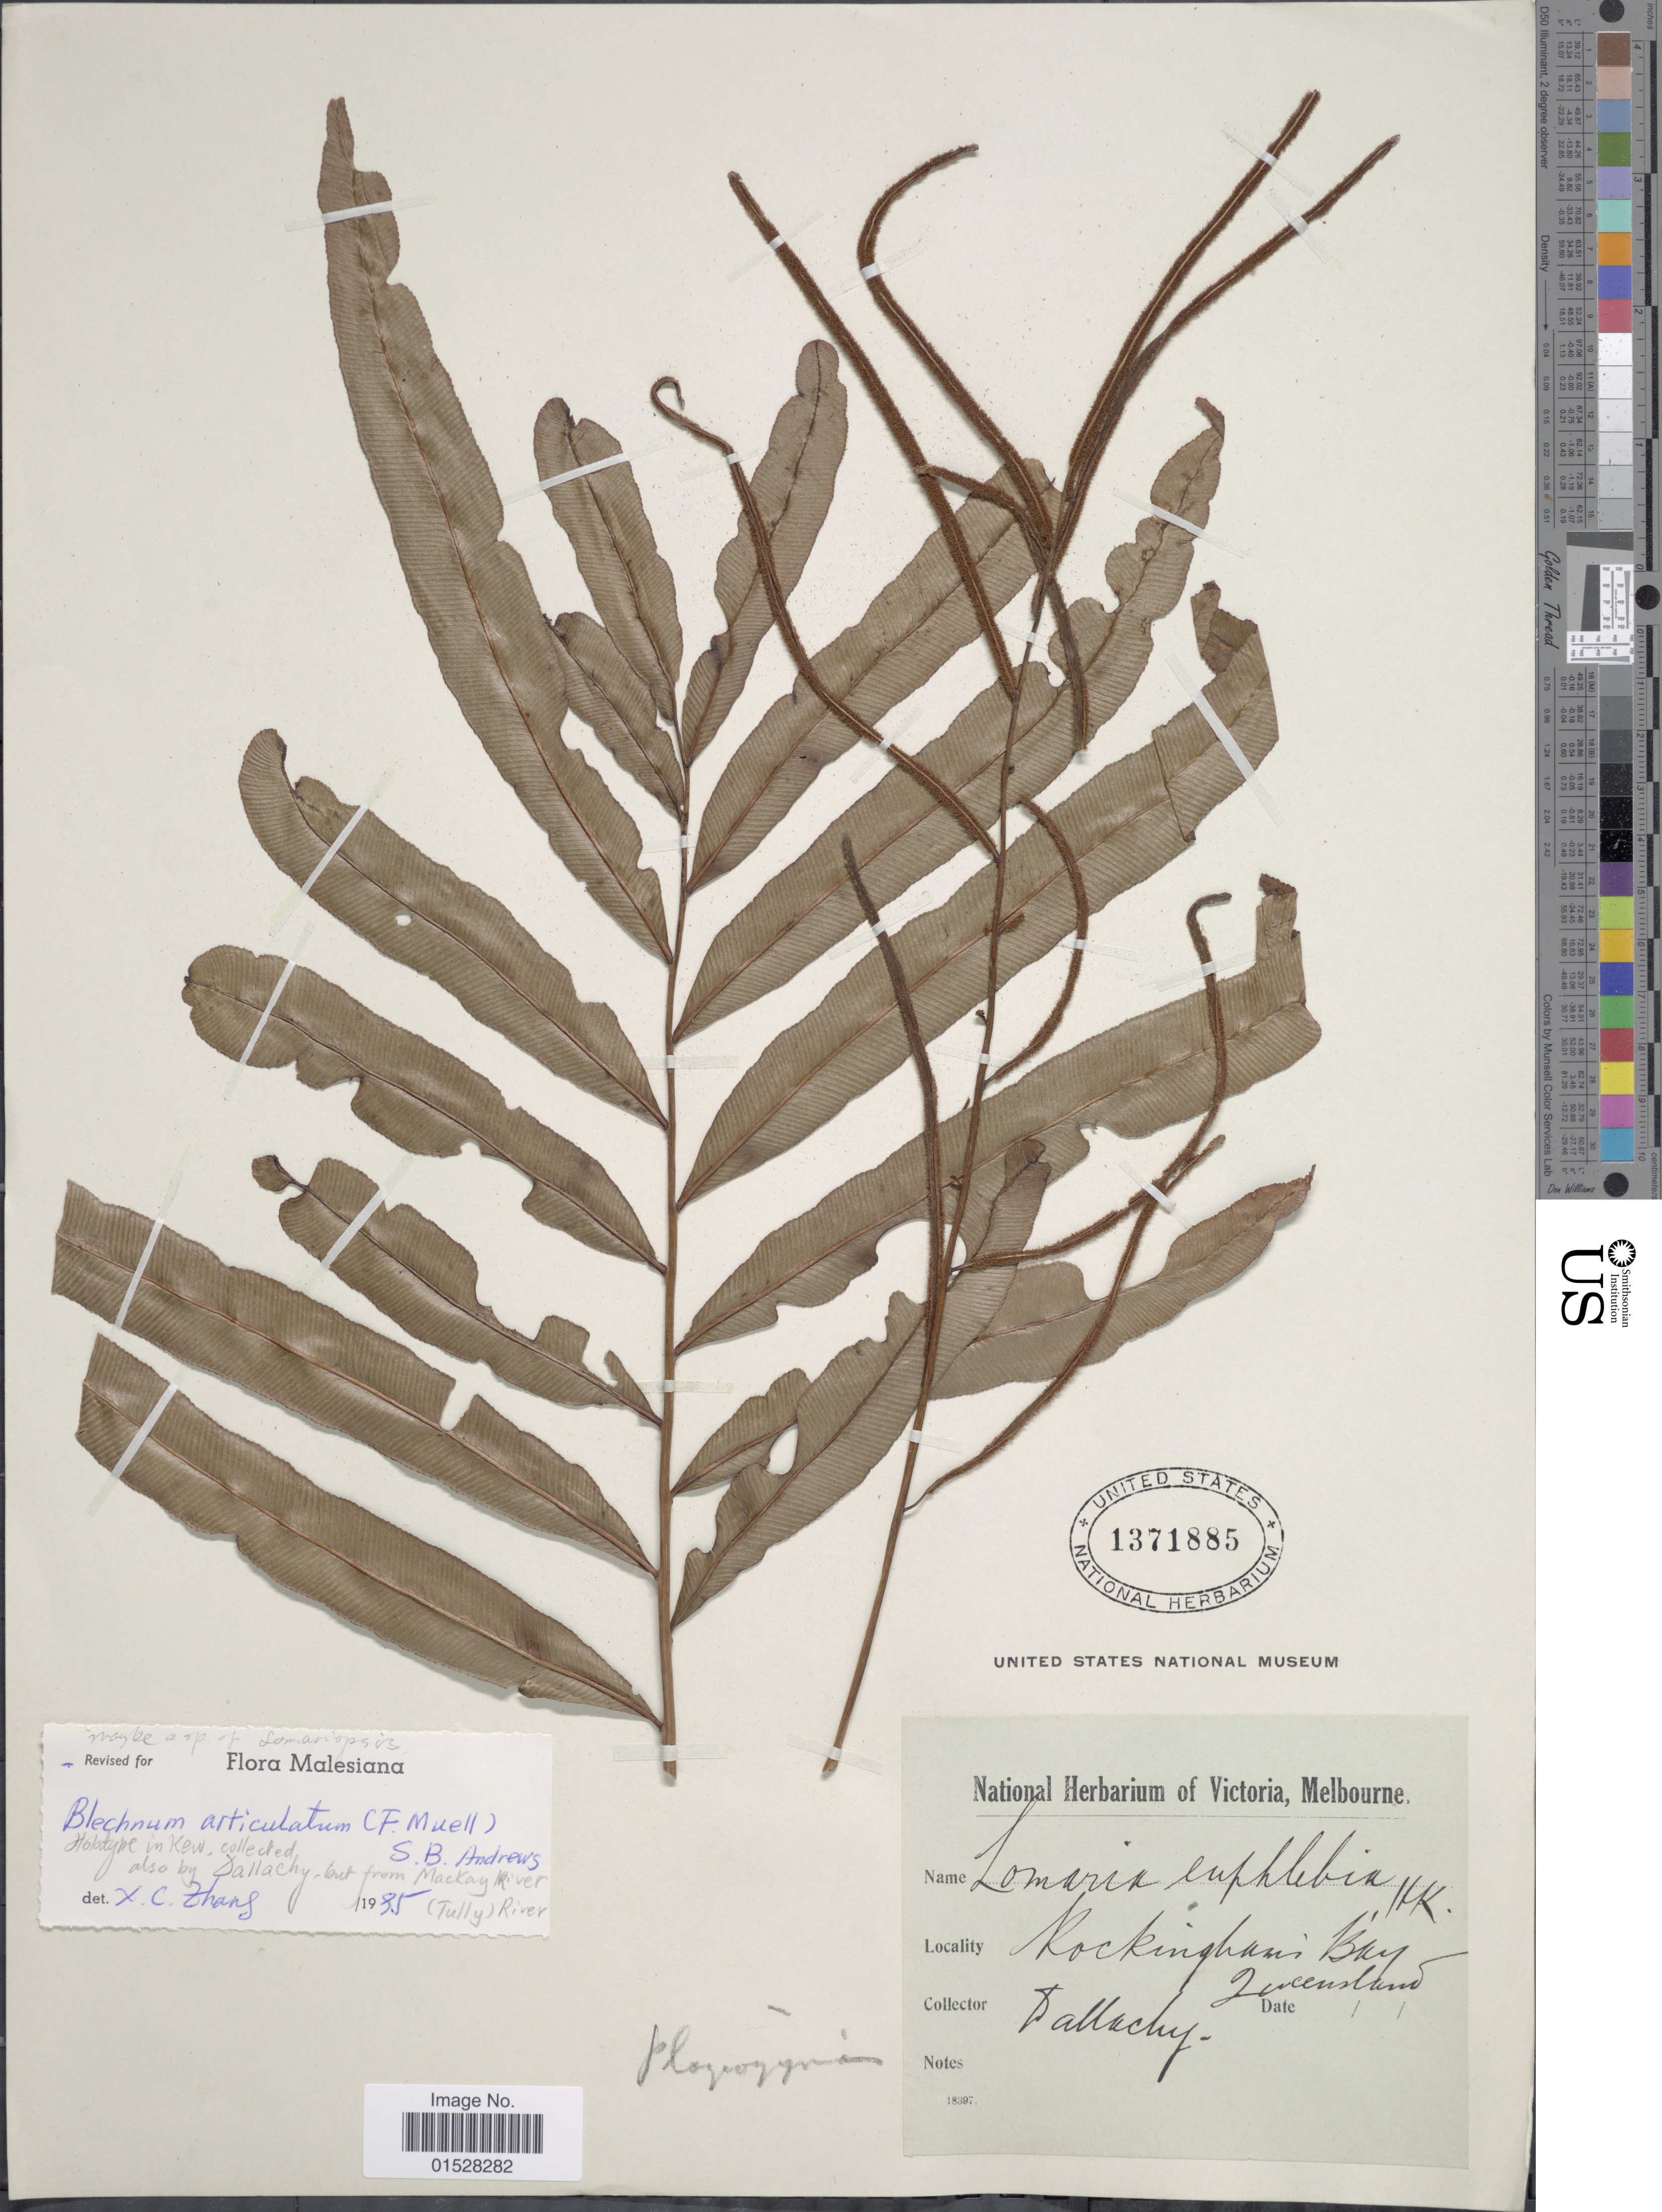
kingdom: Plantae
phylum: Tracheophyta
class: Polypodiopsida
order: Polypodiales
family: Blechnaceae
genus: Blechnum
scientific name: Blechnum articulatum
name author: (F. Muell.) S.B. Andrews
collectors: Dallachy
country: Australia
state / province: Queensland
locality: Rockingham Bay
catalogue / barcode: US 1371885